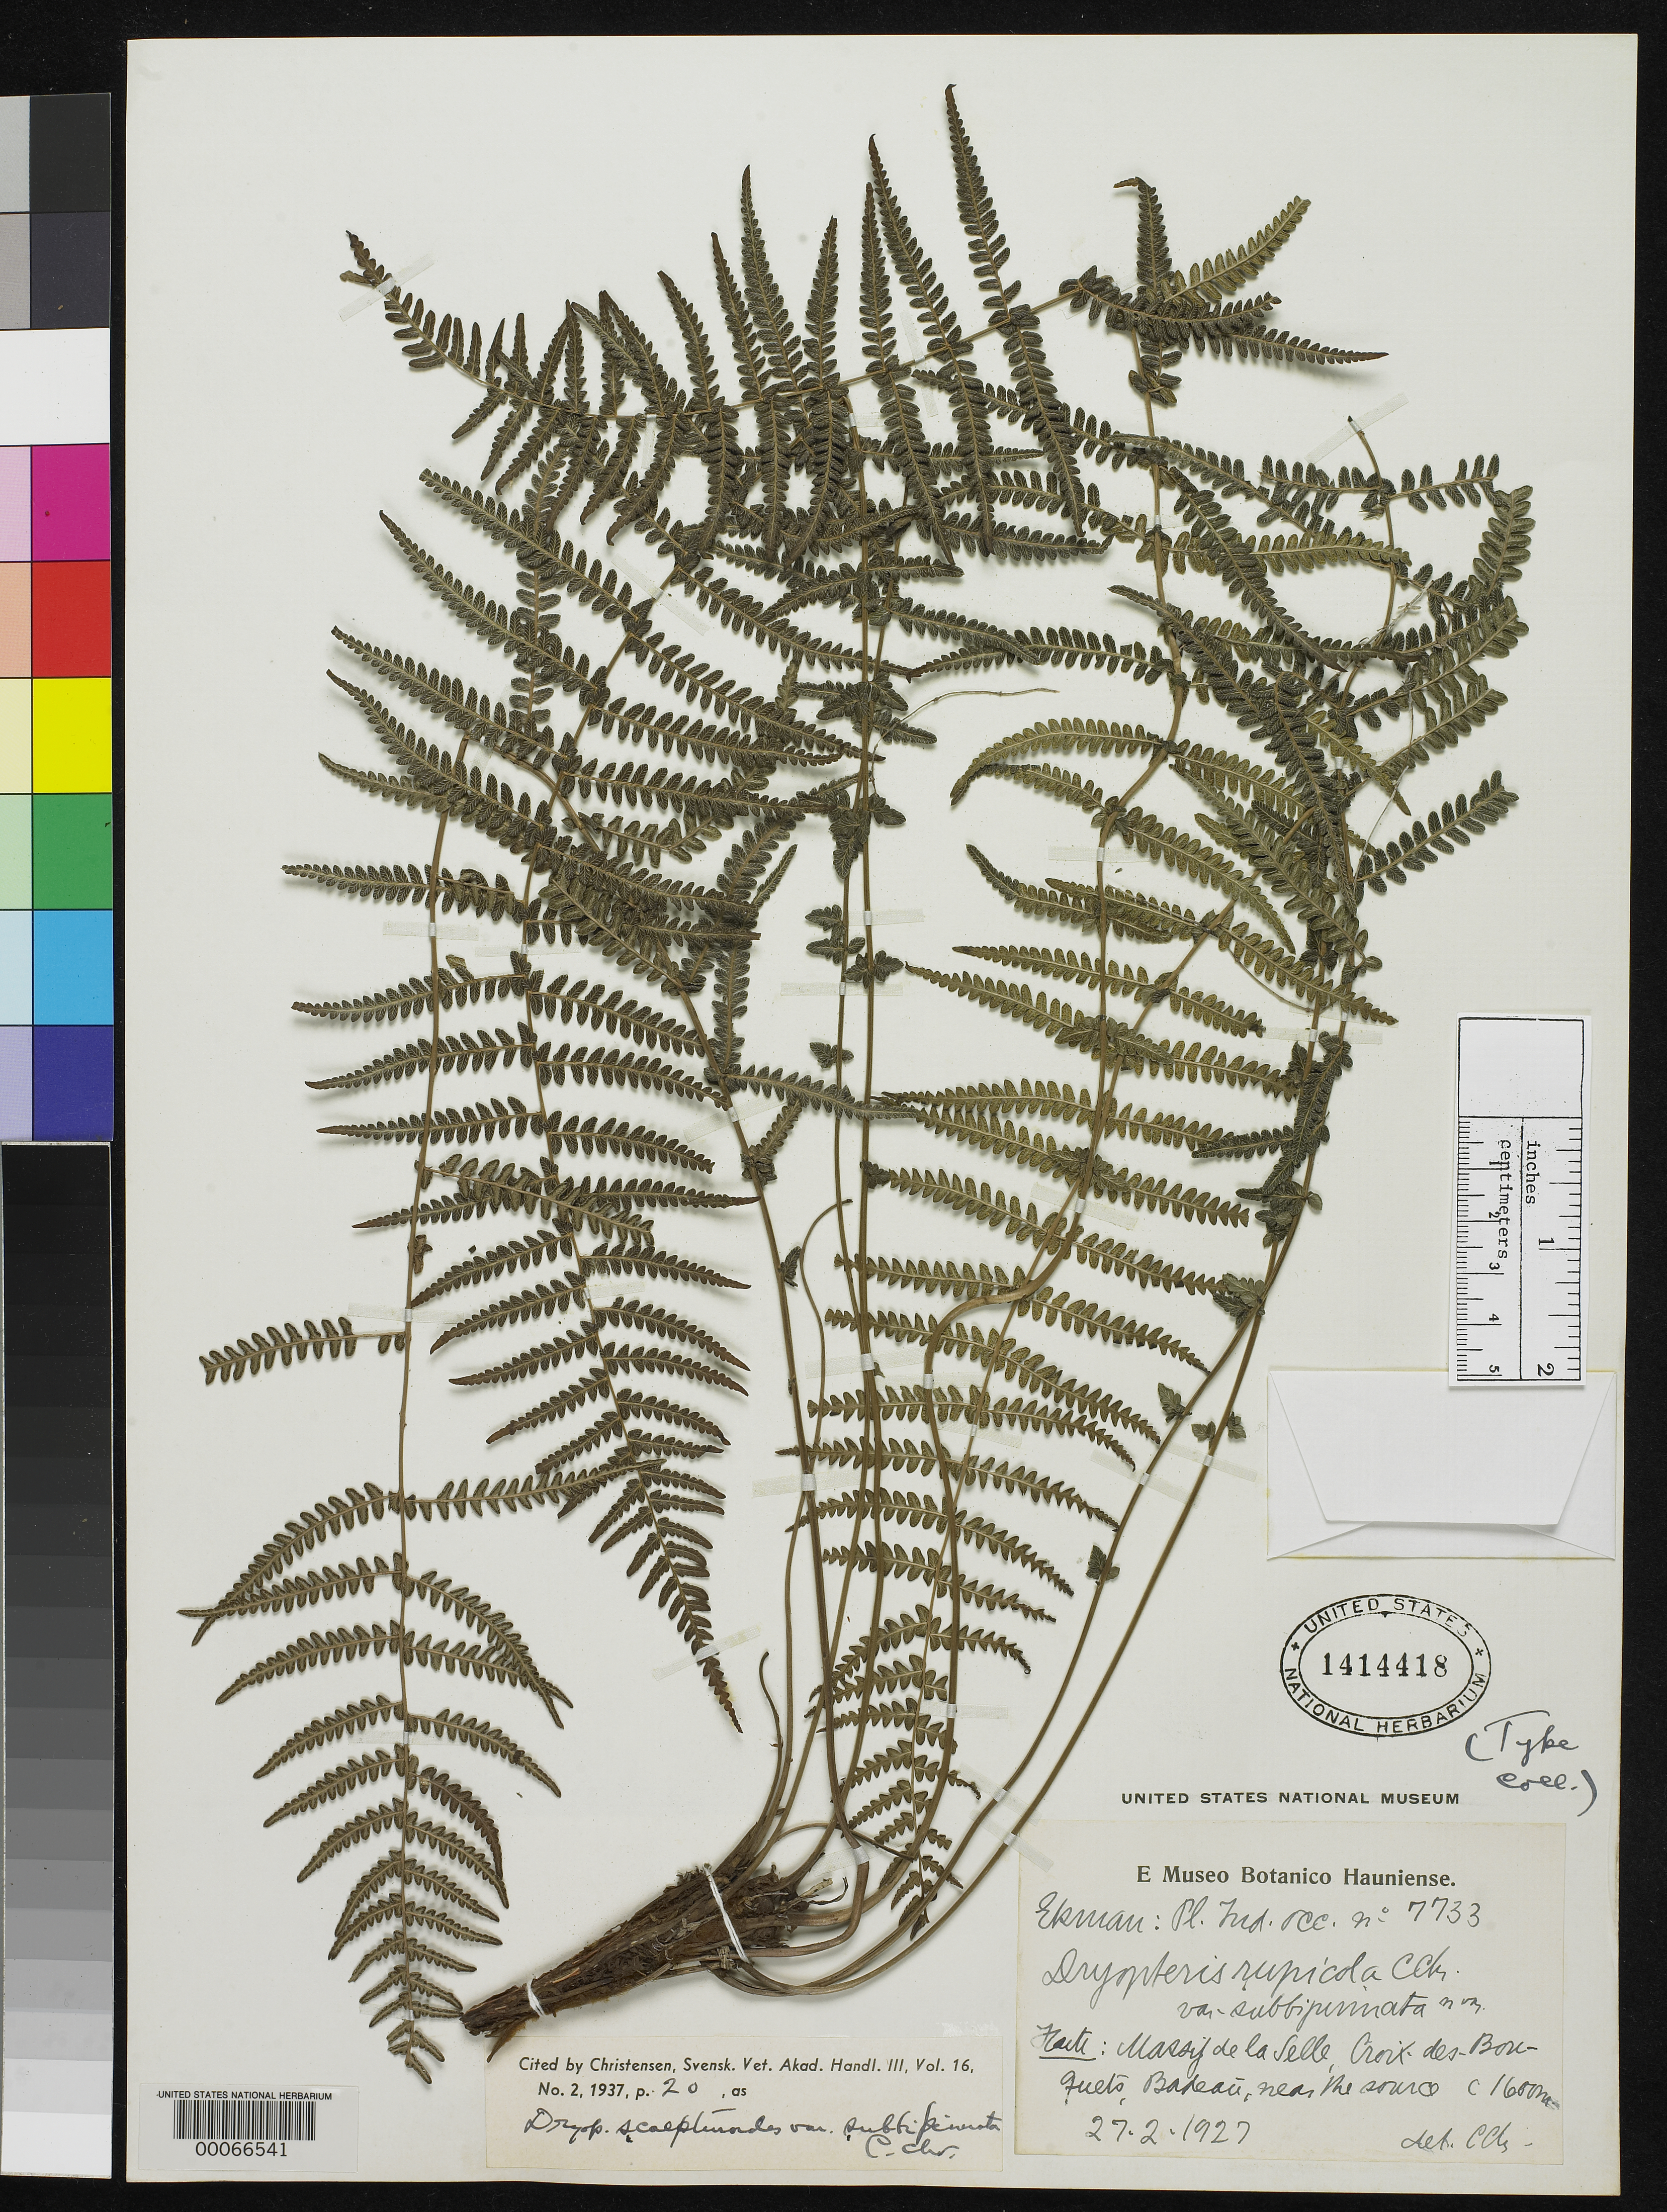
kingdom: Plantae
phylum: Tracheophyta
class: Polypodiopsida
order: Polypodiales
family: Dryopteridaceae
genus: Dryopteris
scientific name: Dryopteris scalpturoides var. subbipinnata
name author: C. Chr.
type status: Isotype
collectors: E. L. Ekman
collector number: H 7733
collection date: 1927-02-27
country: Haiti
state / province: Ouest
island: Hispaniola Island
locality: Massif de la Sella, Croix-des-Bouquets, Badeau.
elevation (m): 1600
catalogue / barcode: US 1414418